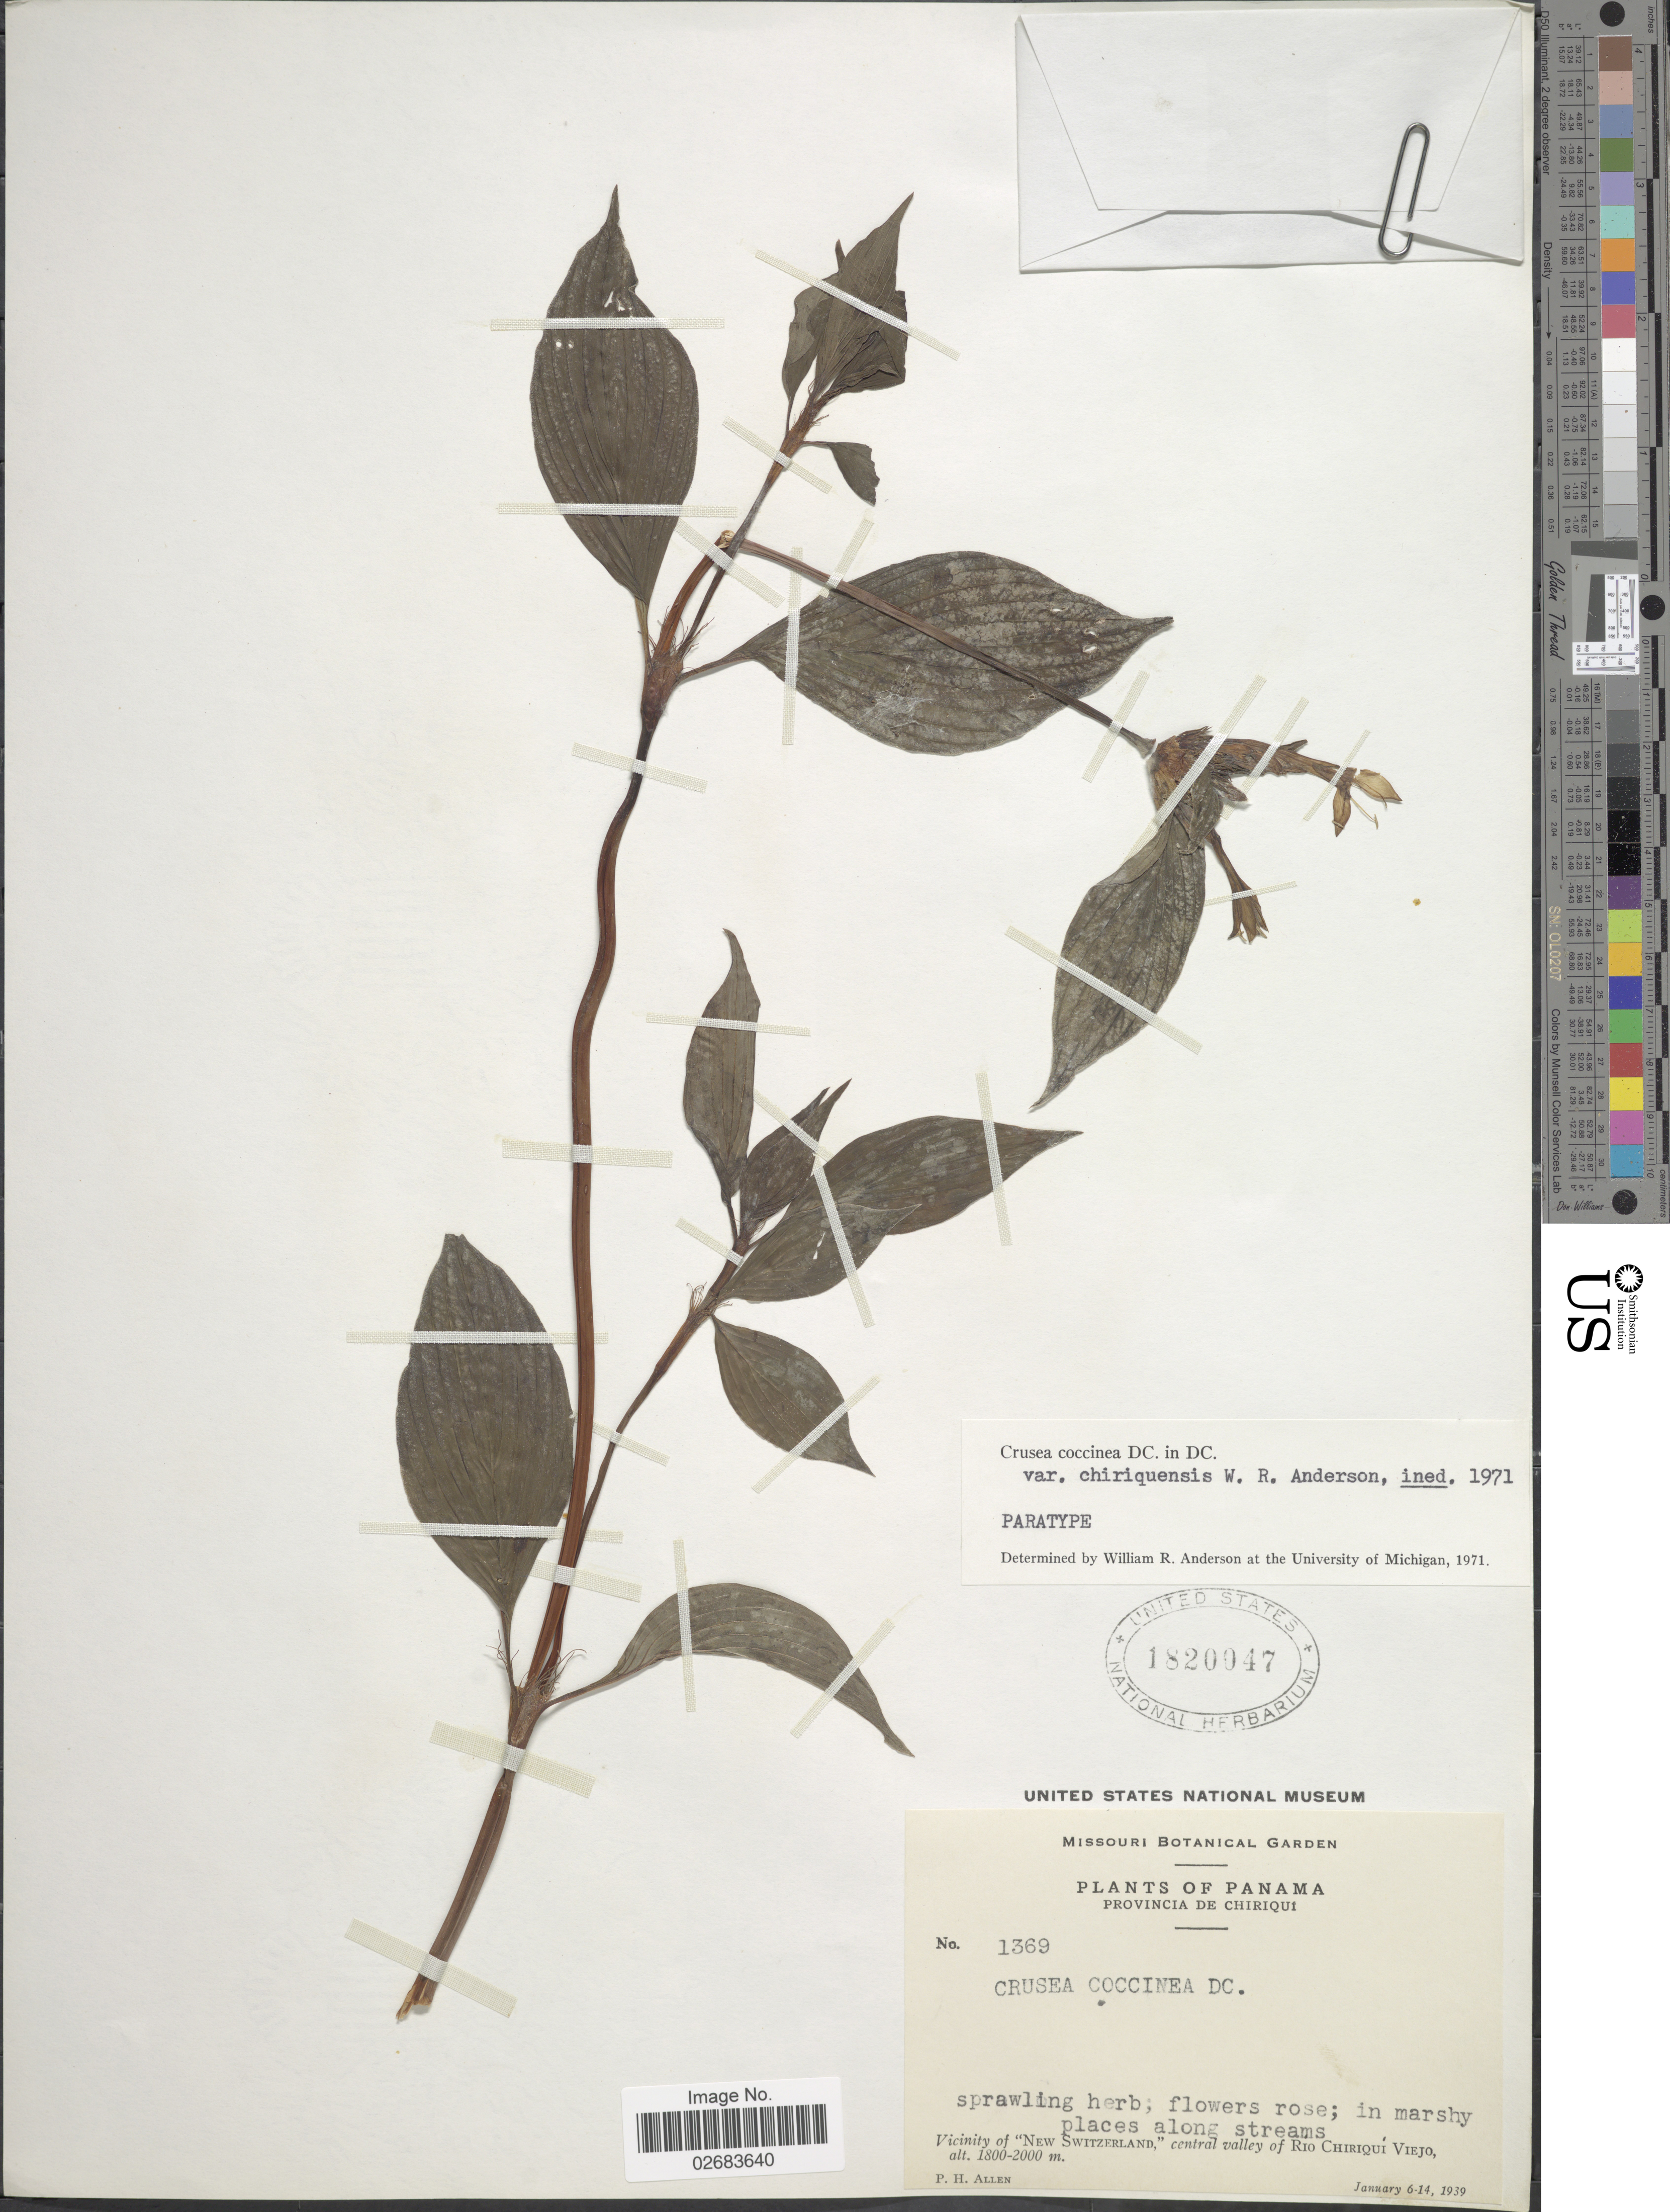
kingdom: Plantae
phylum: Tracheophyta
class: Magnoliopsida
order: Gentianales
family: Rubiaceae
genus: Crusea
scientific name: Crusea coccinea var. chiriquensis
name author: W.R. Anderson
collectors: P. H. Allen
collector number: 1369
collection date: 1939-01-06/1939-01-14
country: Panama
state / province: Chiriqui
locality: Vicinity of "New Switzerland", central valley of Rio Chiriqui Viejo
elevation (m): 1800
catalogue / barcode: US 1820047